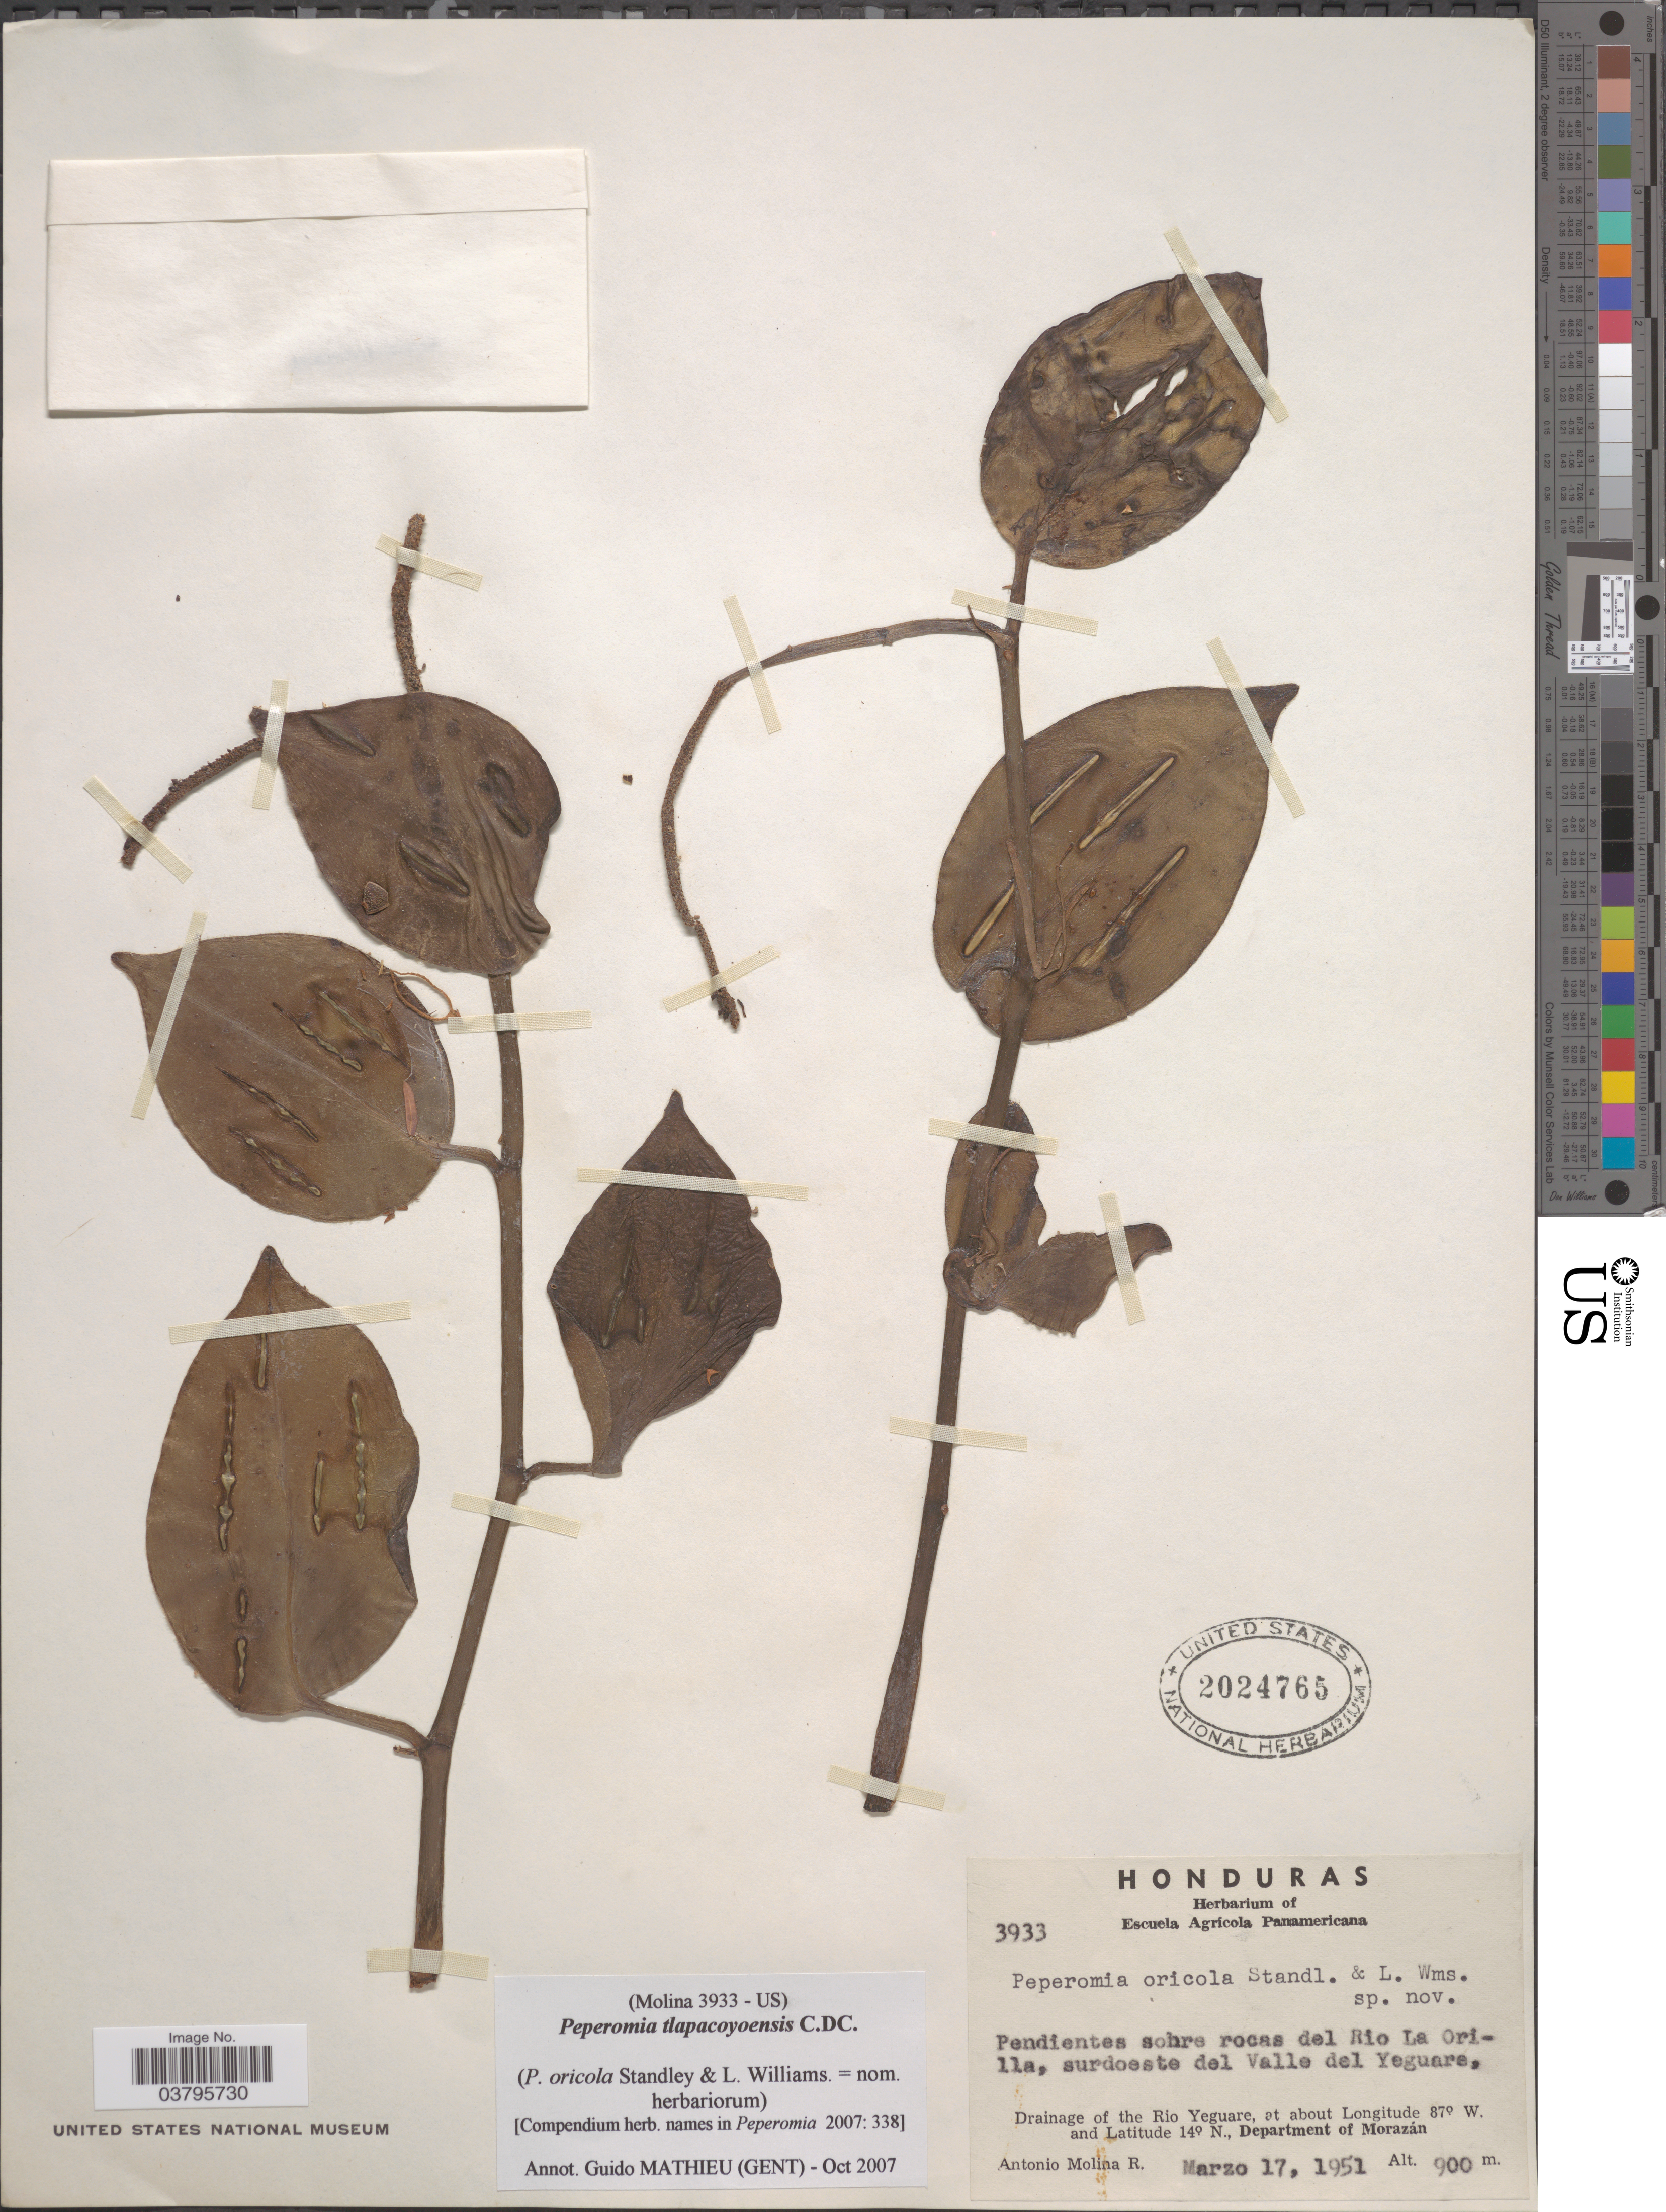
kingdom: Plantae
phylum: Tracheophyta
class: Magnoliopsida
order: Piperales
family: Piperaceae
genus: Peperomia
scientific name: Peperomia tlapacoyensis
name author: C. DC.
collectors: A. Molina R.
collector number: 3933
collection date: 1951-03-17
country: Honduras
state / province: Fco. Morazán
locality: Pendientes sobre rocas del Rio La Orilla, surdoeste del Valle del Yeguare, Drainage of the Rio Yeguare, Department of Morazán.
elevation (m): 900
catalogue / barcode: US 2024765